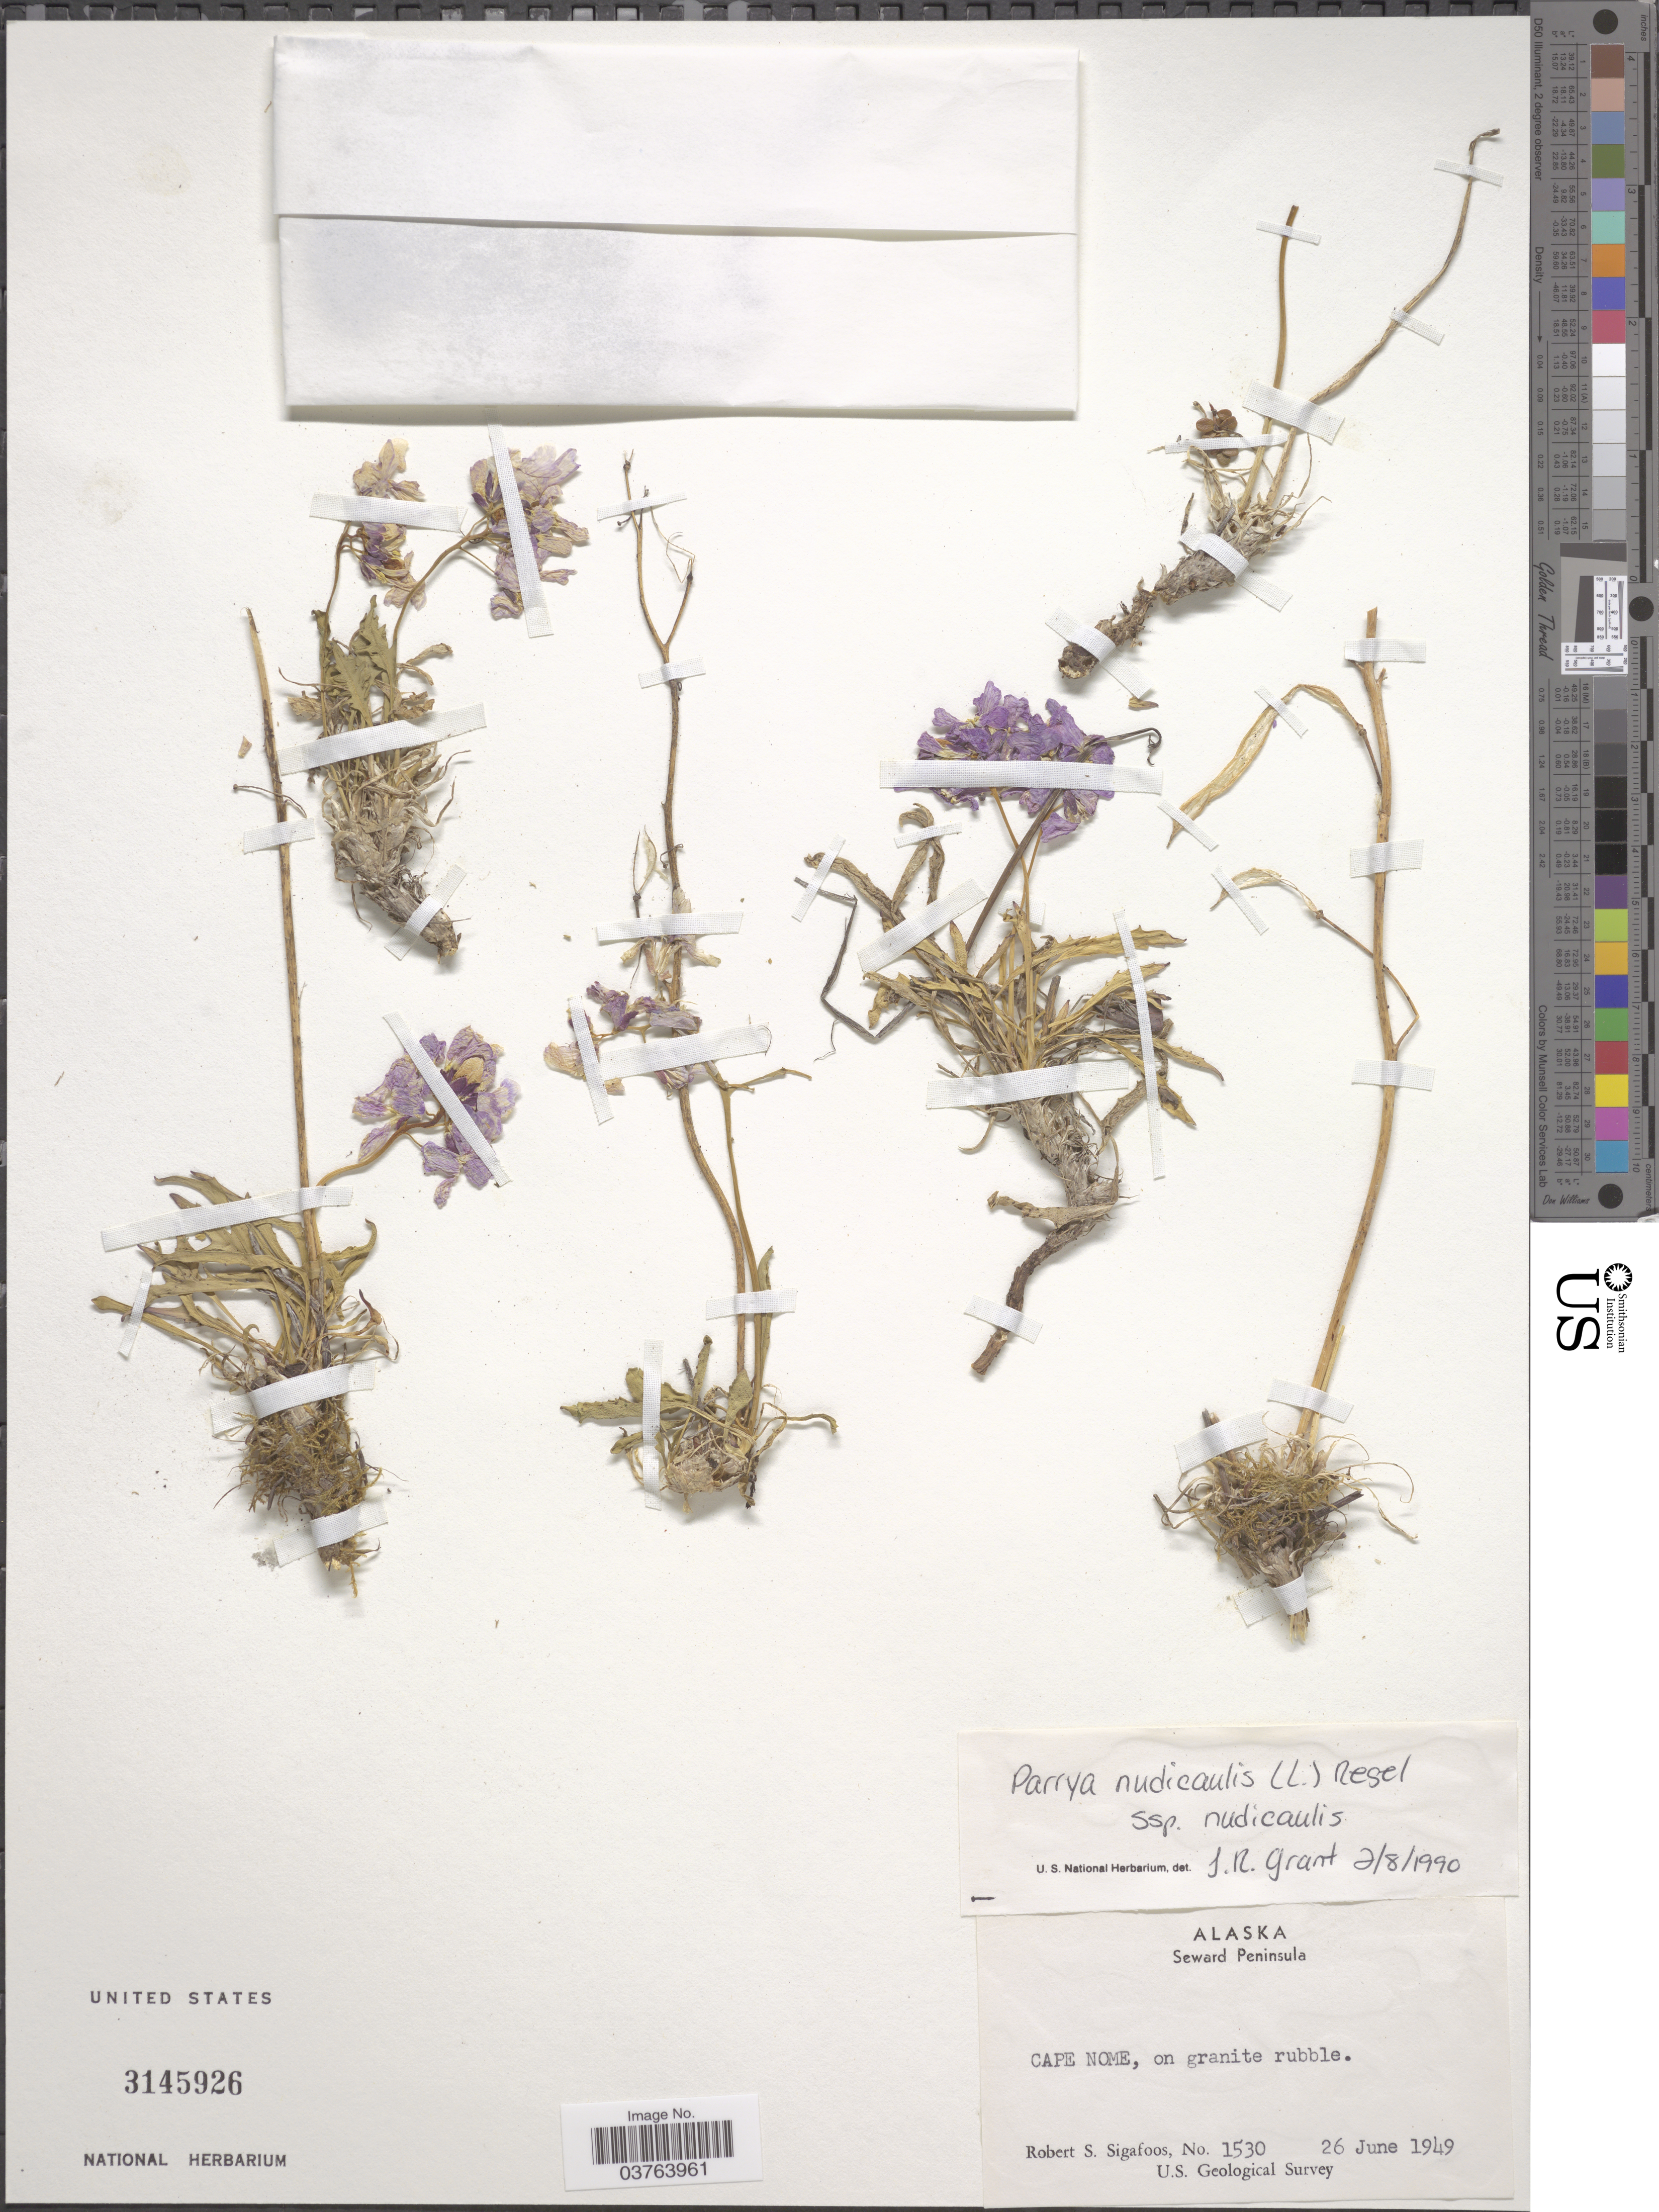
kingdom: Plantae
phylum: Tracheophyta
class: Magnoliopsida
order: Brassicales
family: Brassicaceae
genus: Parrya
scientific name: Parrya nudicaulis subsp. nudicaulis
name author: (L.) Regel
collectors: R. Sigafoos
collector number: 1530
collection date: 1949-06-26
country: United States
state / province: Alaska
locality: Seward Peninsula. Cape Nome, on granite rubble.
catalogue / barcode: US 3145926